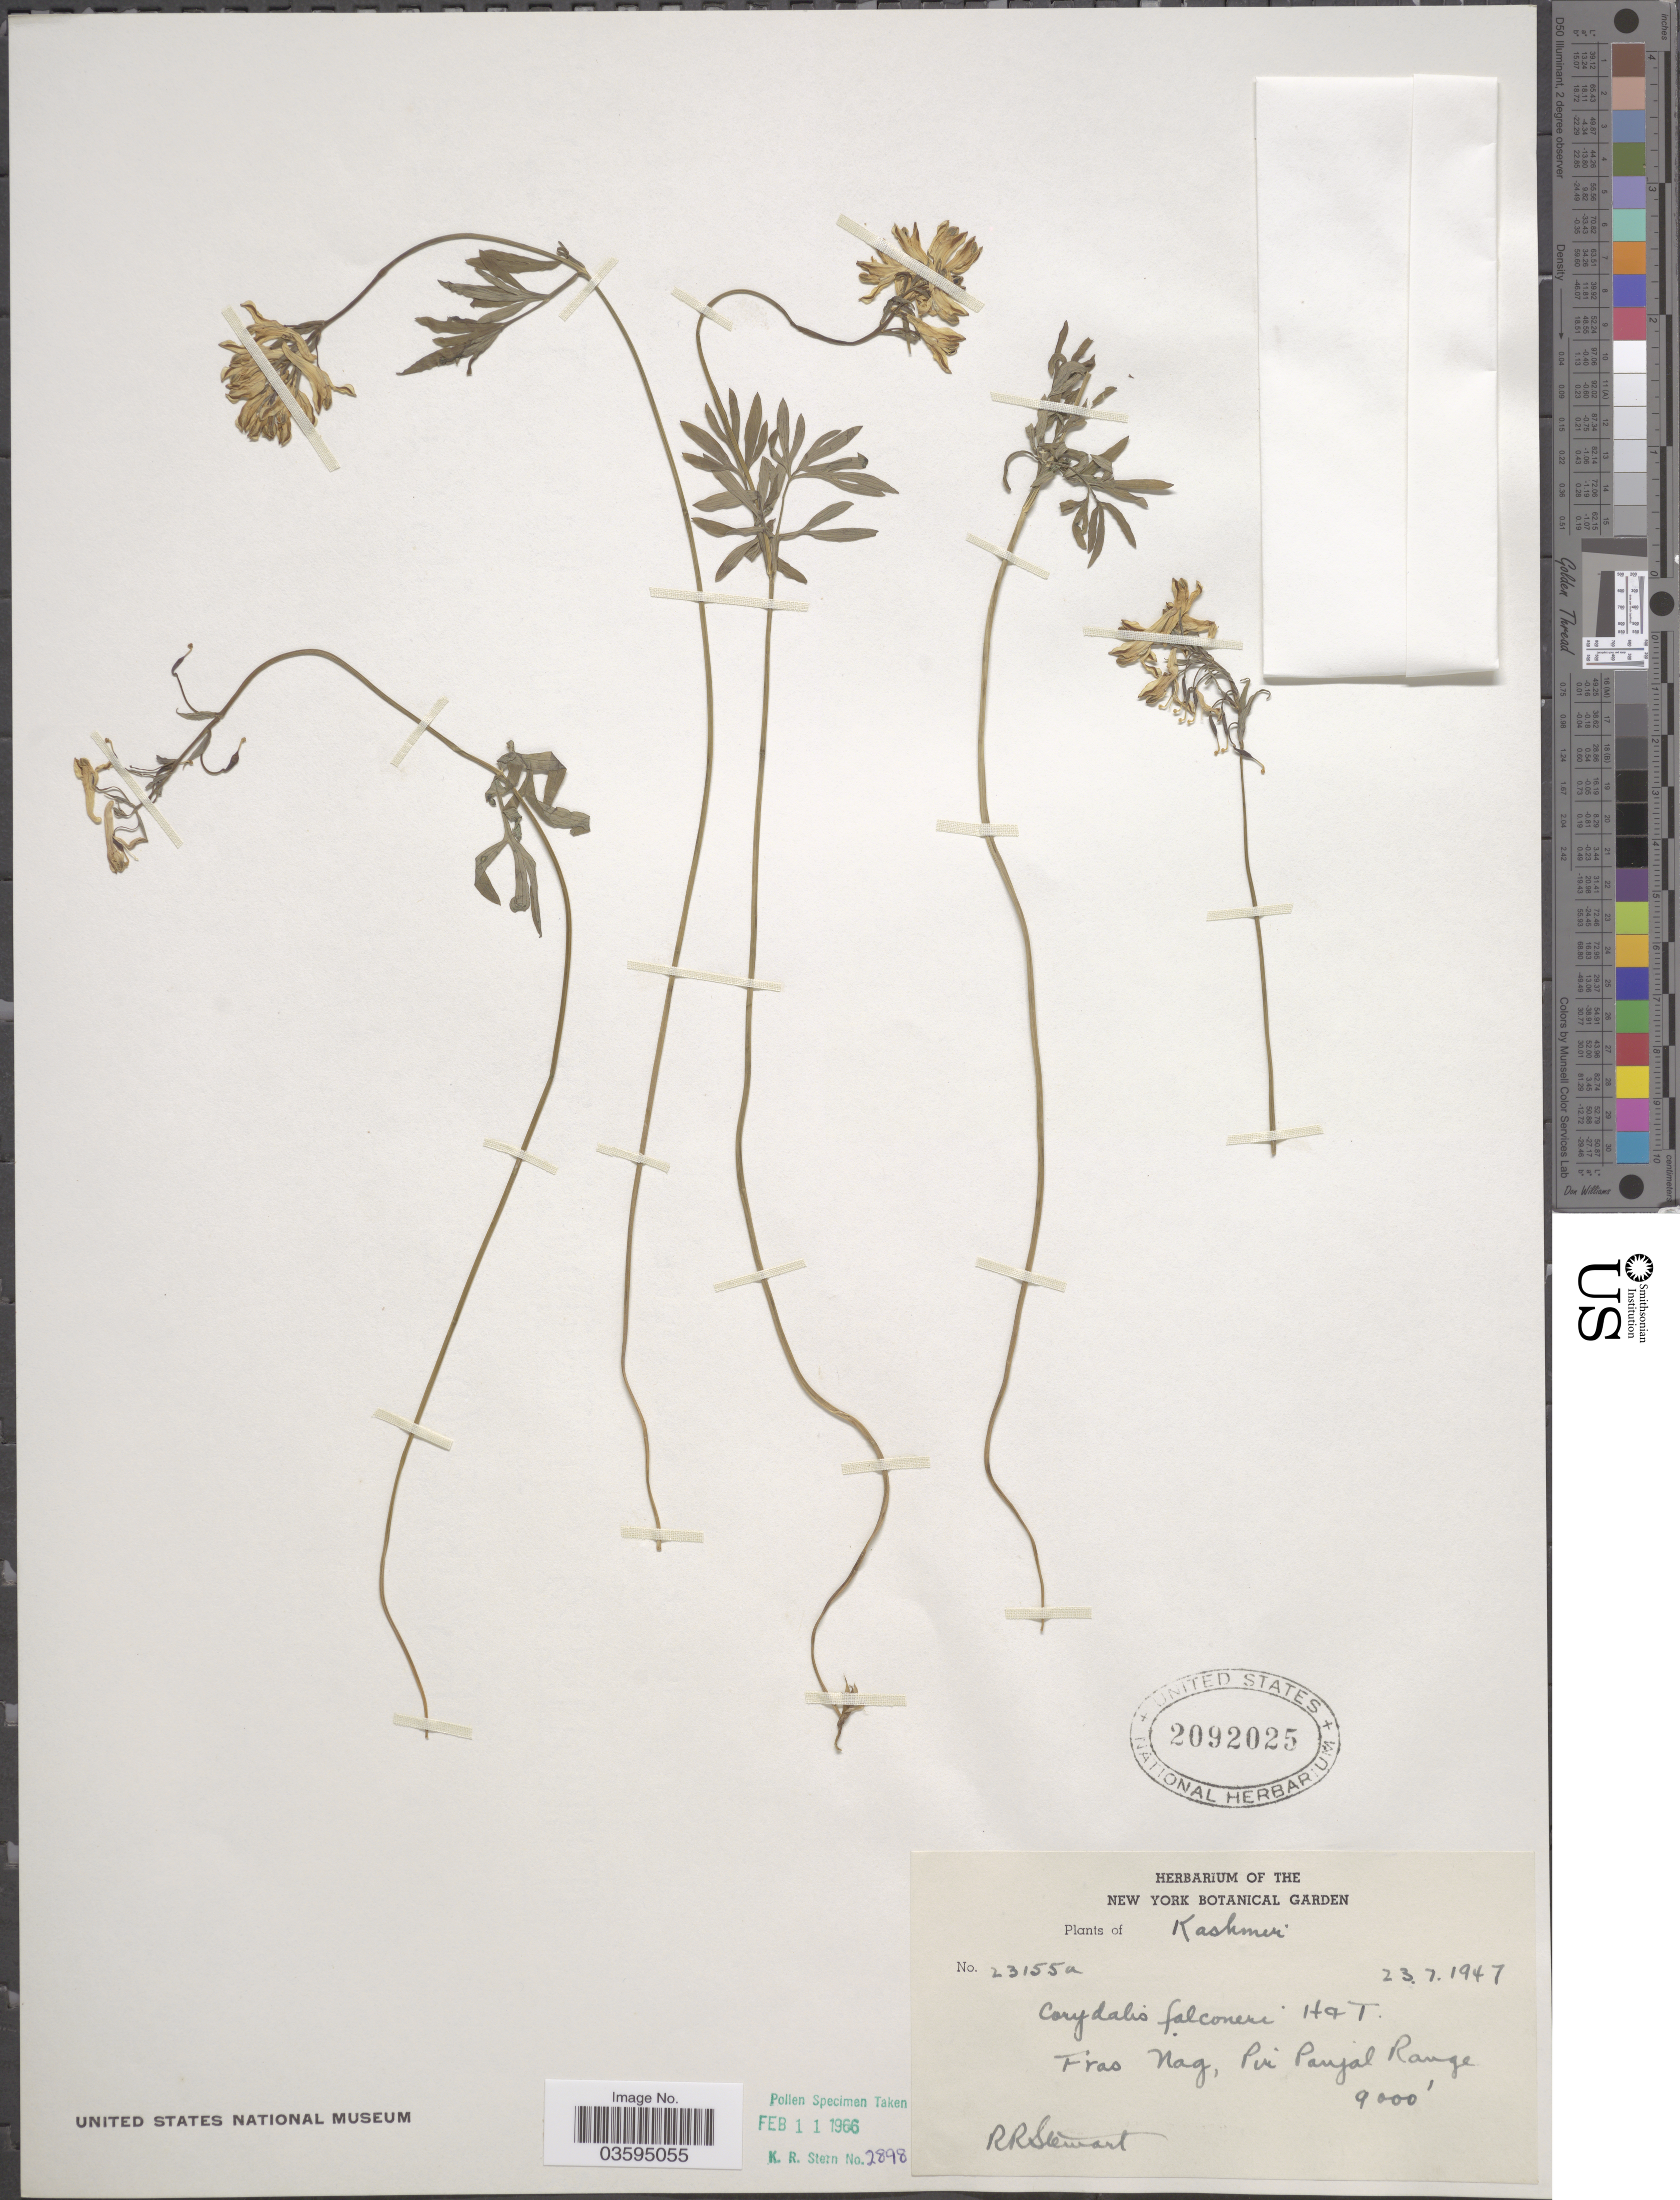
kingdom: Plantae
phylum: Tracheophyta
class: Magnoliopsida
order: Ranunculales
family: Papaveraceae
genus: Corydalis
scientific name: Corydalis falconeri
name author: Hook. f. & Thomson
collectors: R. Stewart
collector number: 23155a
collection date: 1947-07-23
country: India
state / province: Jammu and Kashmir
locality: Kashmir. Fras Nag, Pir Panjal Range.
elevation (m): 2743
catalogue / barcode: US 2092025